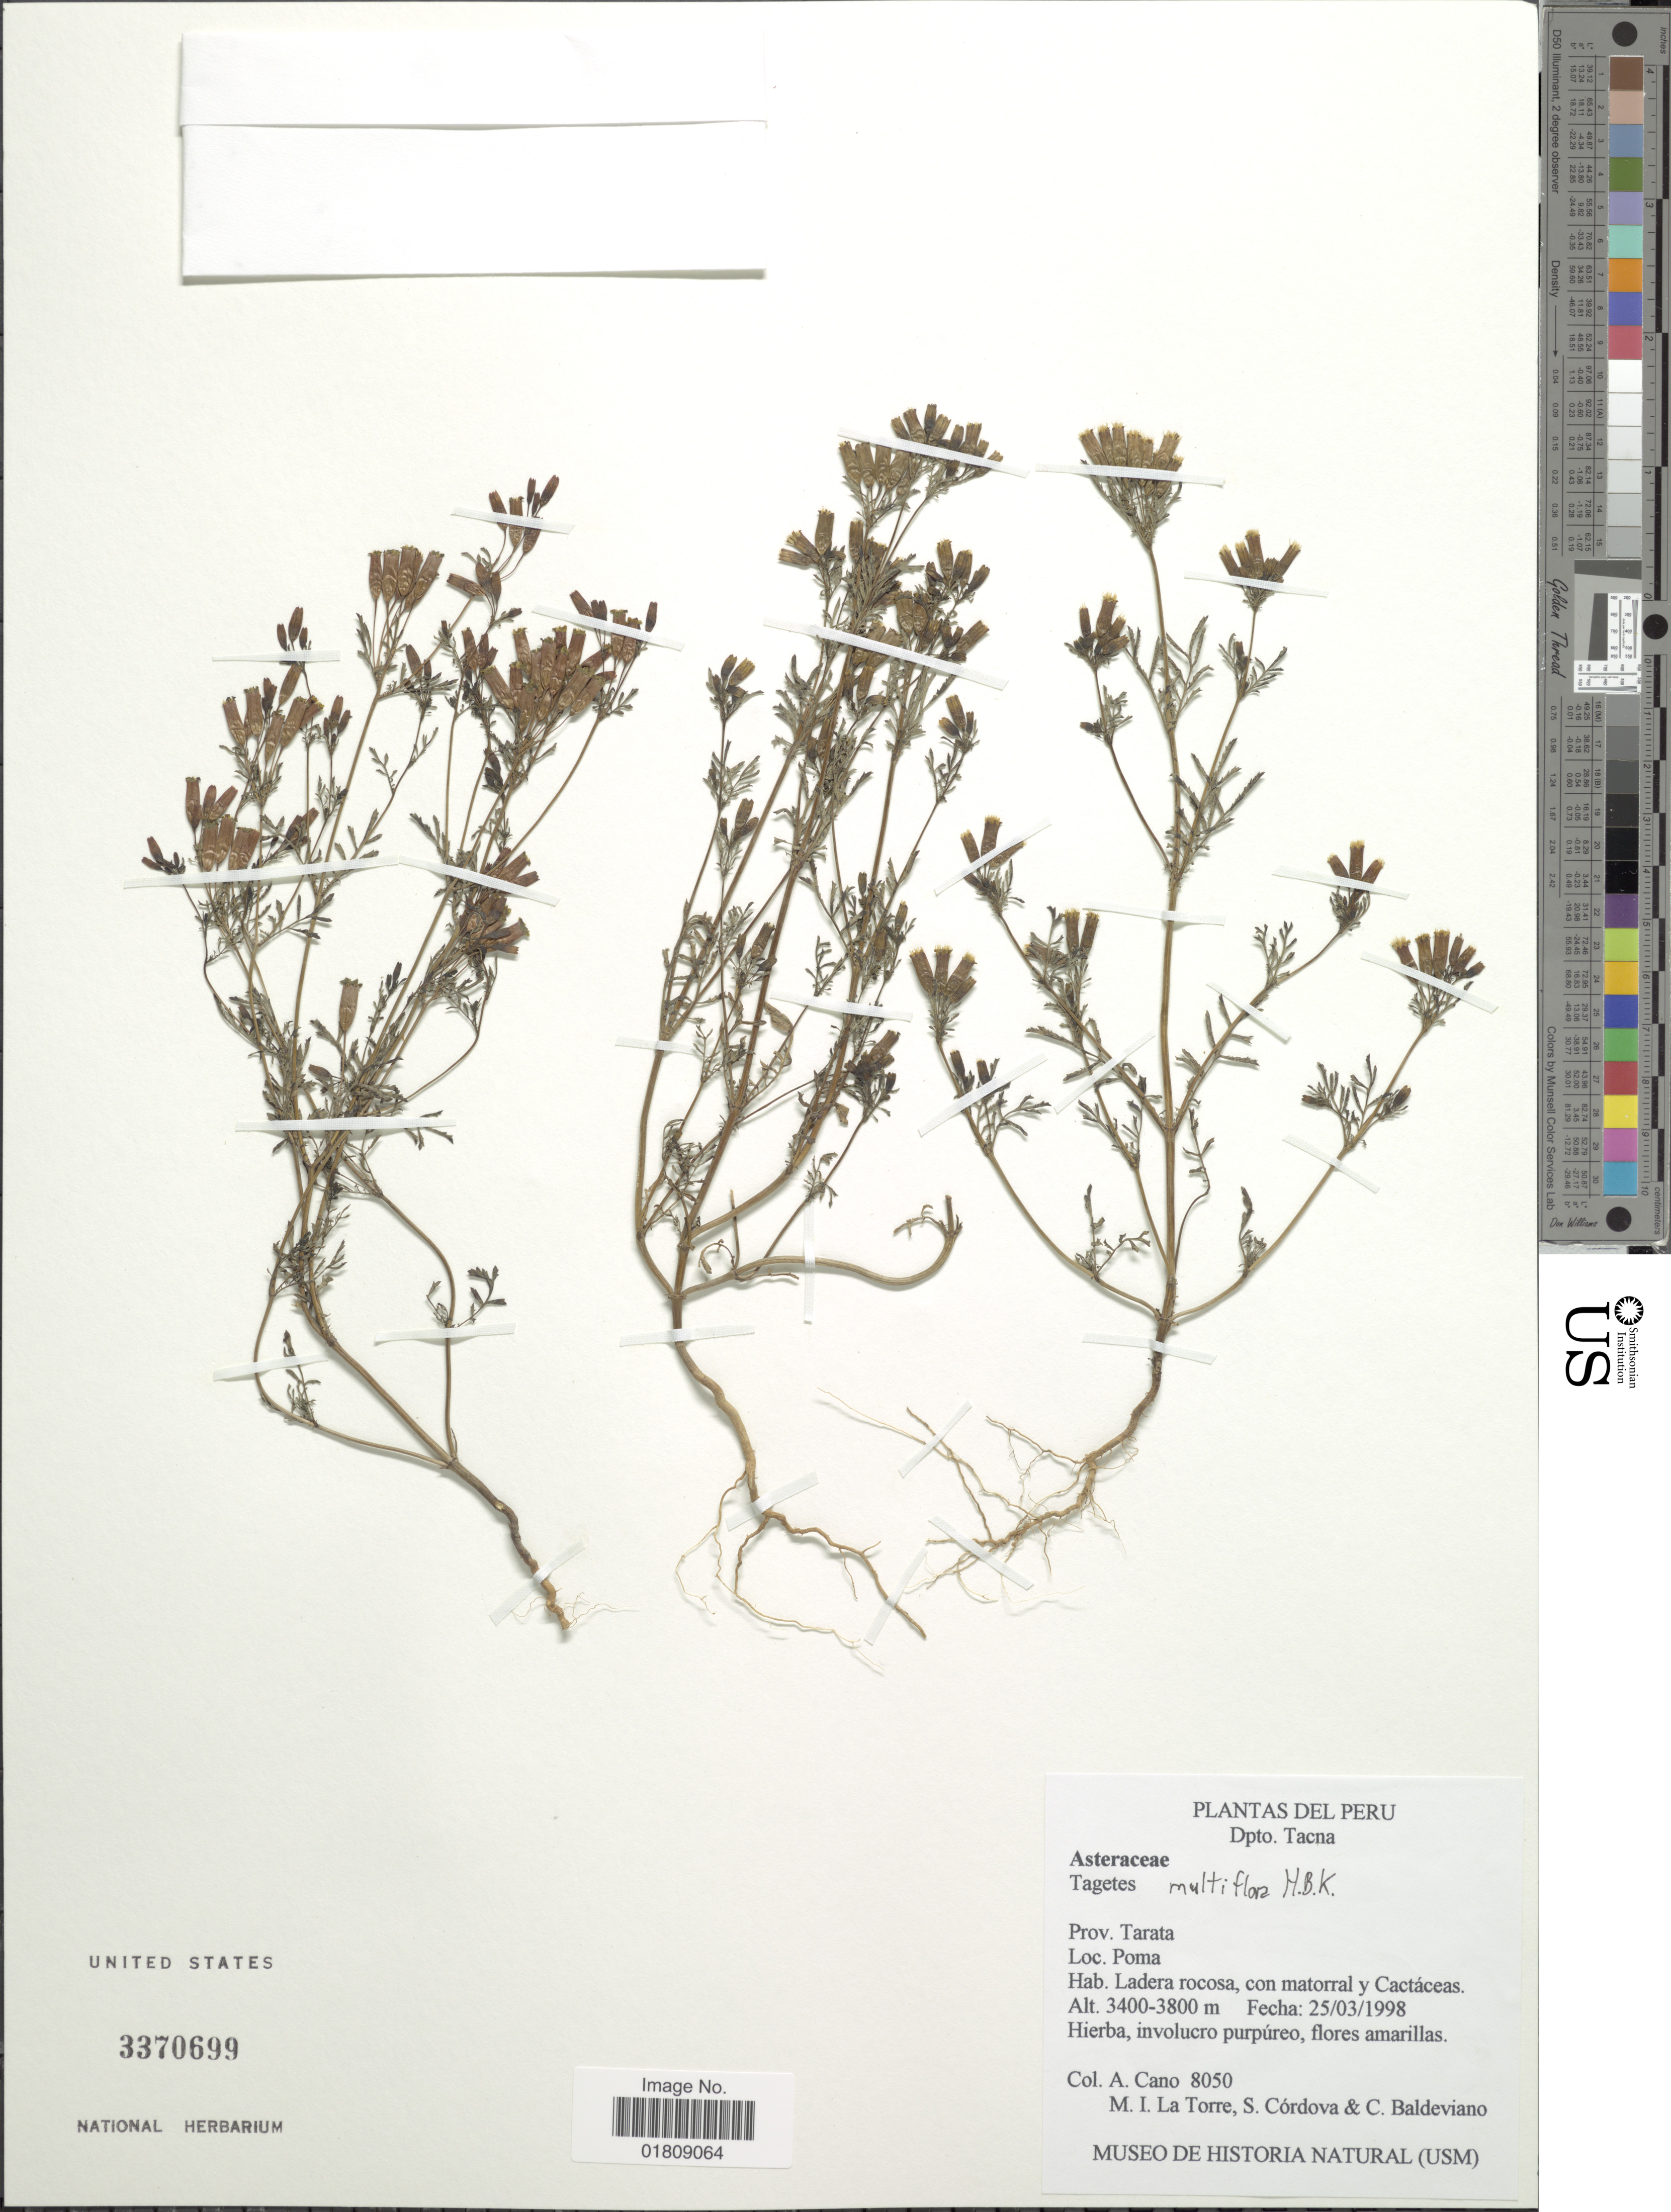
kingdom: Plantae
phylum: Tracheophyta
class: Magnoliopsida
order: Asterales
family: Asteraceae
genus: Tagetes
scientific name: Tagetes multiflora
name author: Kunth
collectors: A. Cano, M. I. La Torre, S. Cordova & C. Baldeviano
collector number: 8050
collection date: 1998-03-25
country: Peru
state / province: Tacna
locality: Prov. Tarata, Poma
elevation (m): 3400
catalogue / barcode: US 3370699